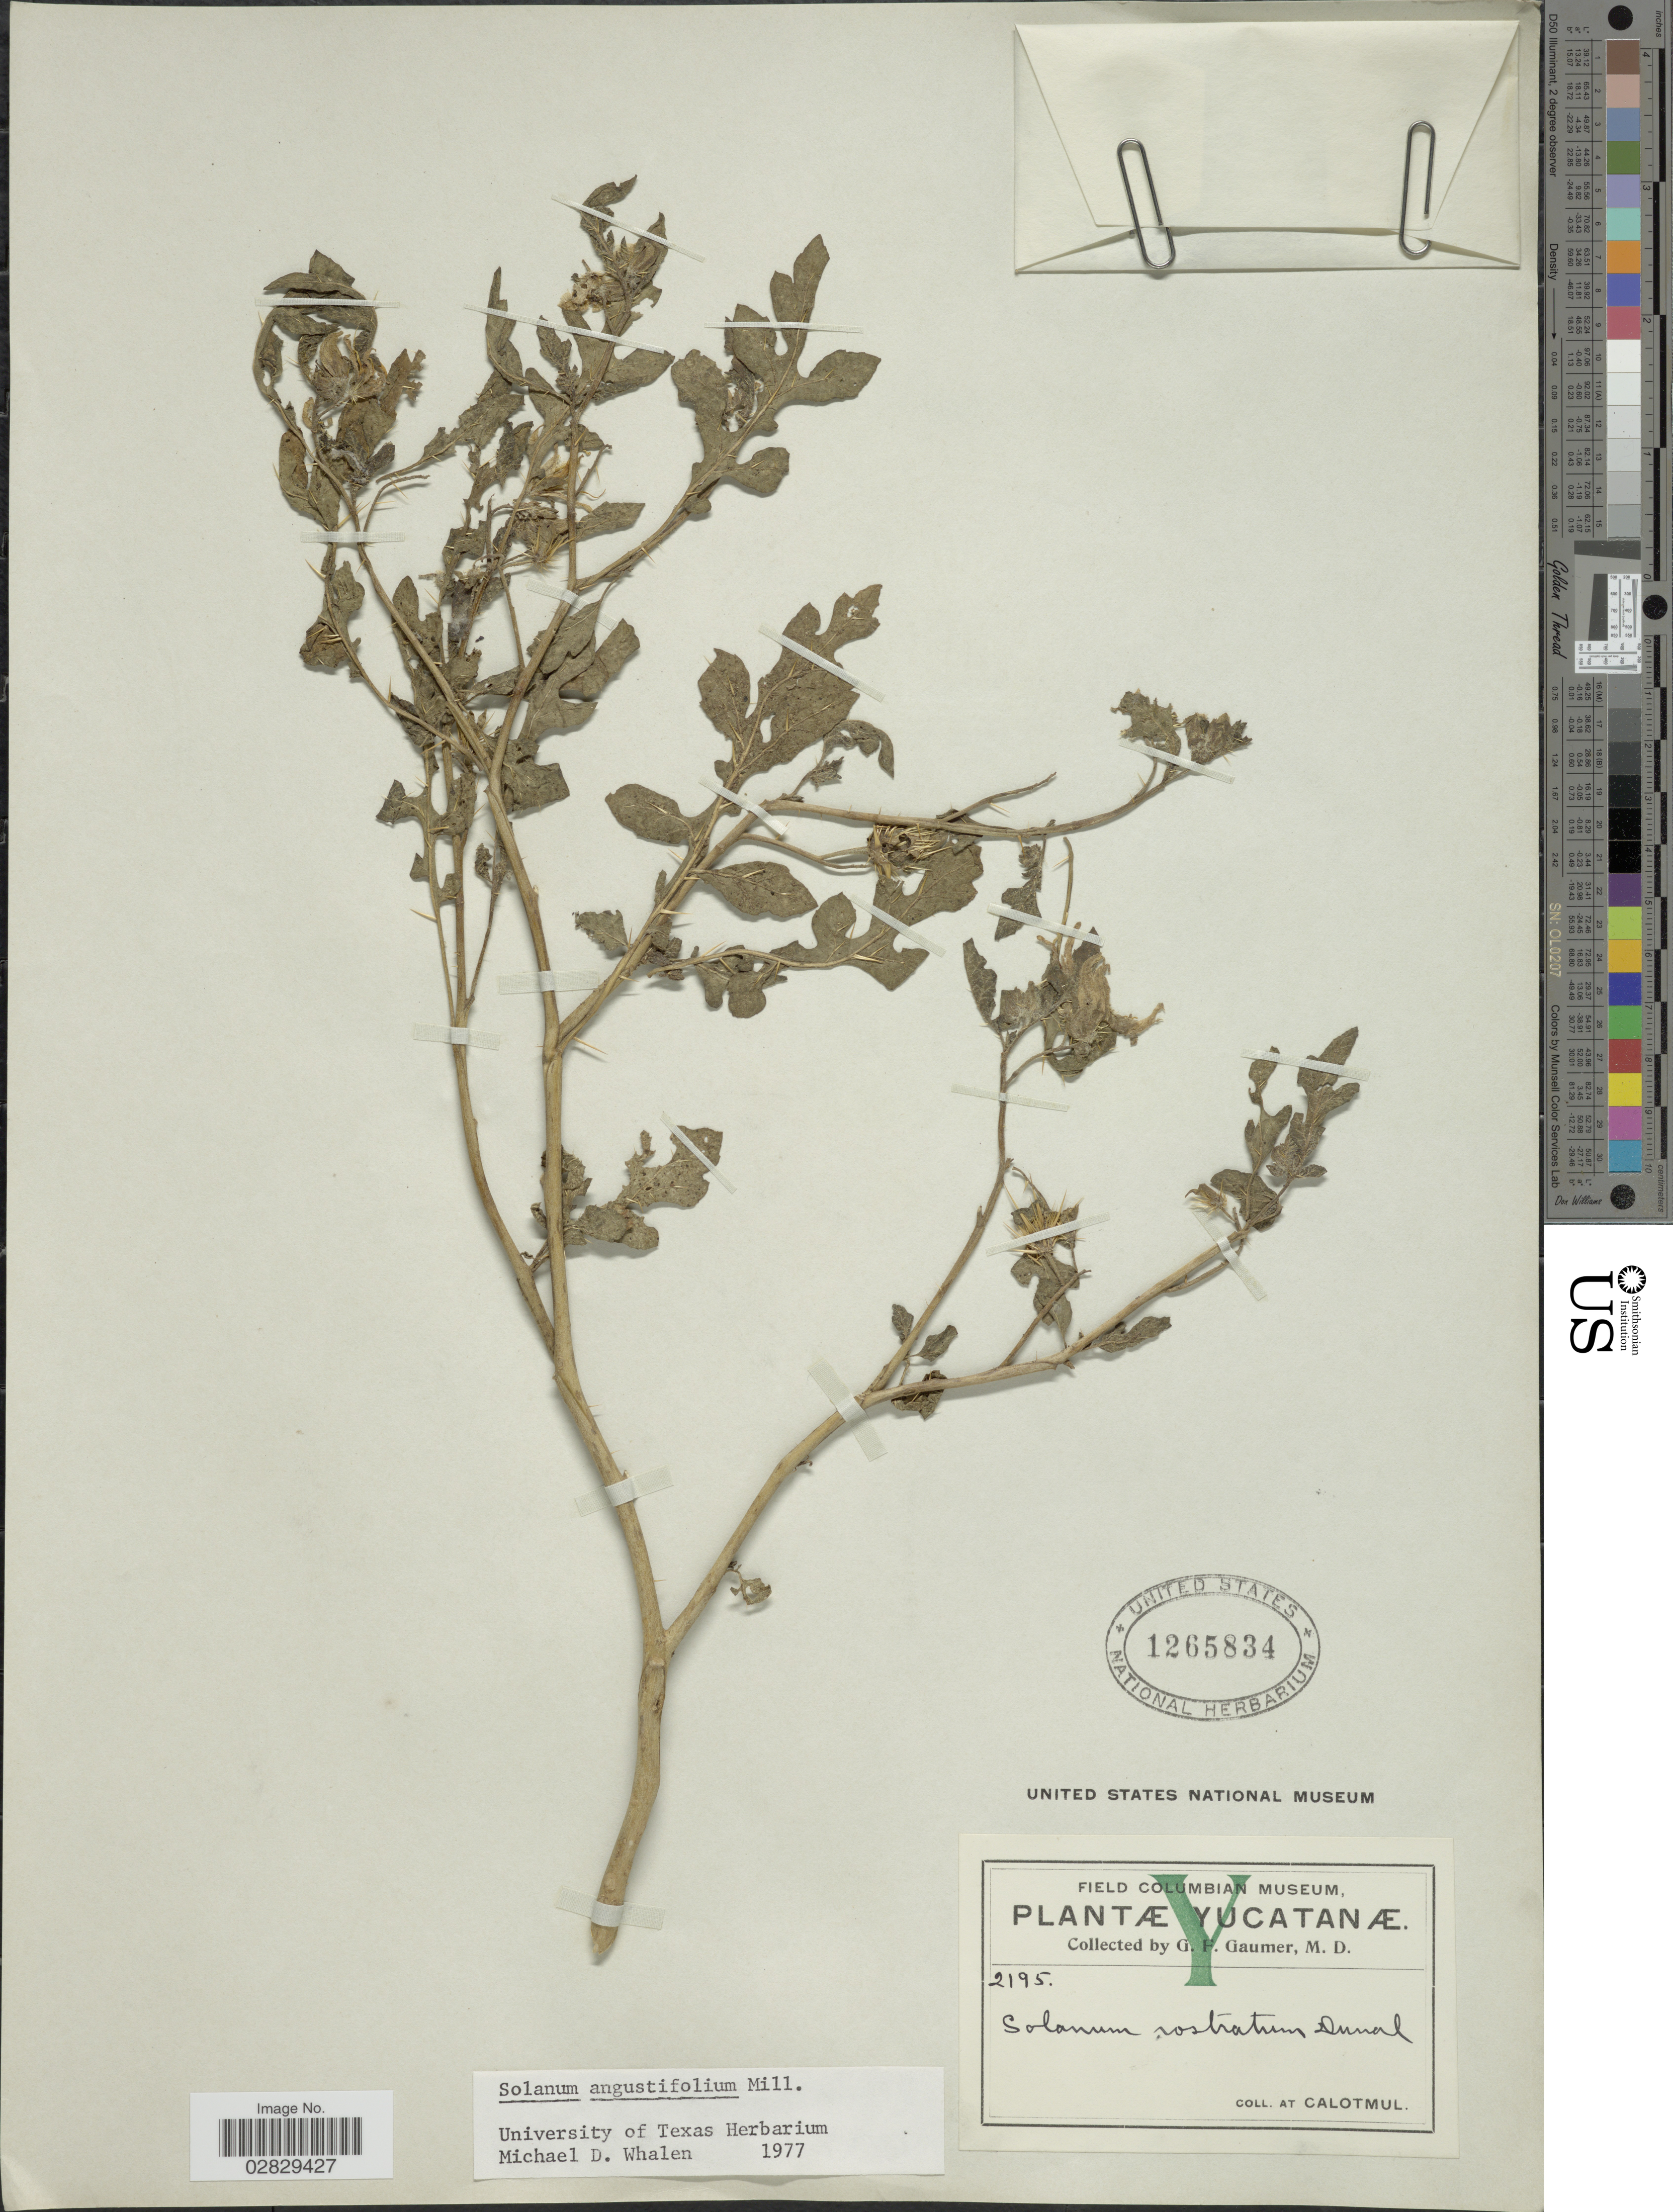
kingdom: Plantae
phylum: Tracheophyta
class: Magnoliopsida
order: Solanales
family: Solanaceae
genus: Solanum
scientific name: Solanum angustifolium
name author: Mill.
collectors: G. F. Gaumer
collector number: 2195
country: Mexico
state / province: Yucatán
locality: At Calotmul.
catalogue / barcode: US 1265834